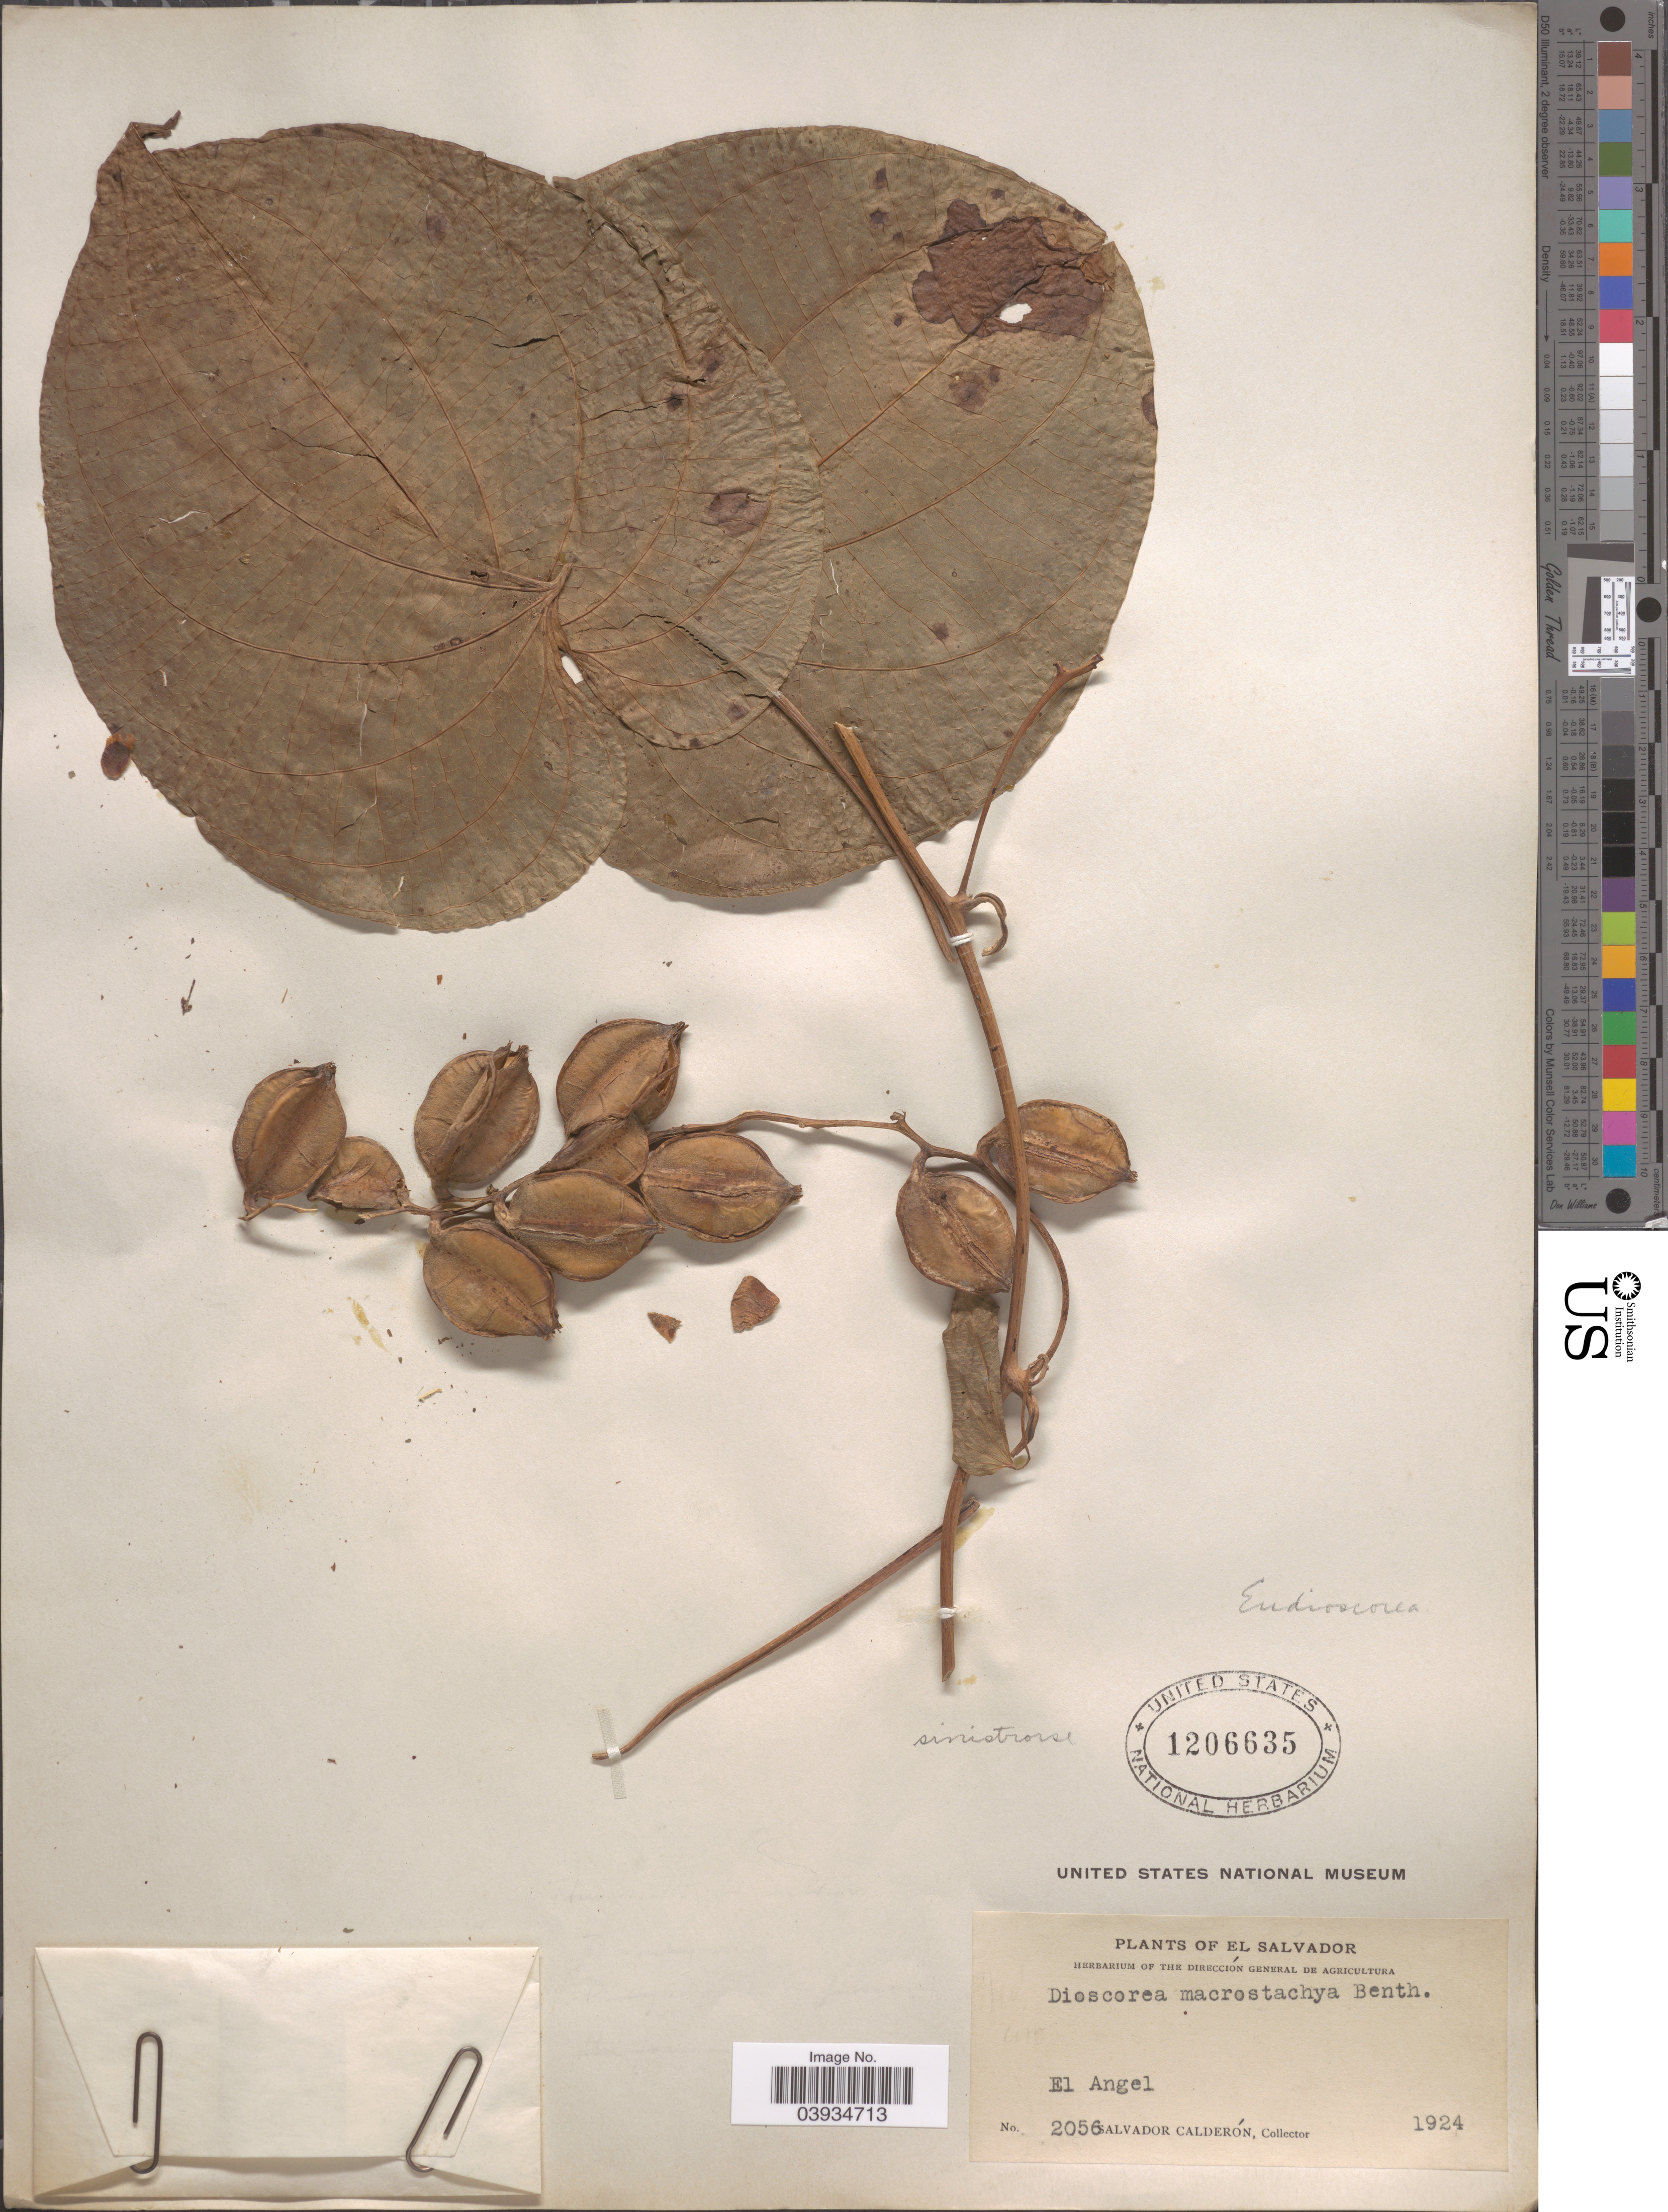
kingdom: Plantae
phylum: Tracheophyta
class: Liliopsida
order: Dioscoreales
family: Dioscoreaceae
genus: Dioscorea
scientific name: Dioscorea nelsonii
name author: Uline ex R. Knuth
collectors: S. Calderón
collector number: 2056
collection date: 1924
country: El Salvador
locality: El Angel.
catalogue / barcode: US 1206635